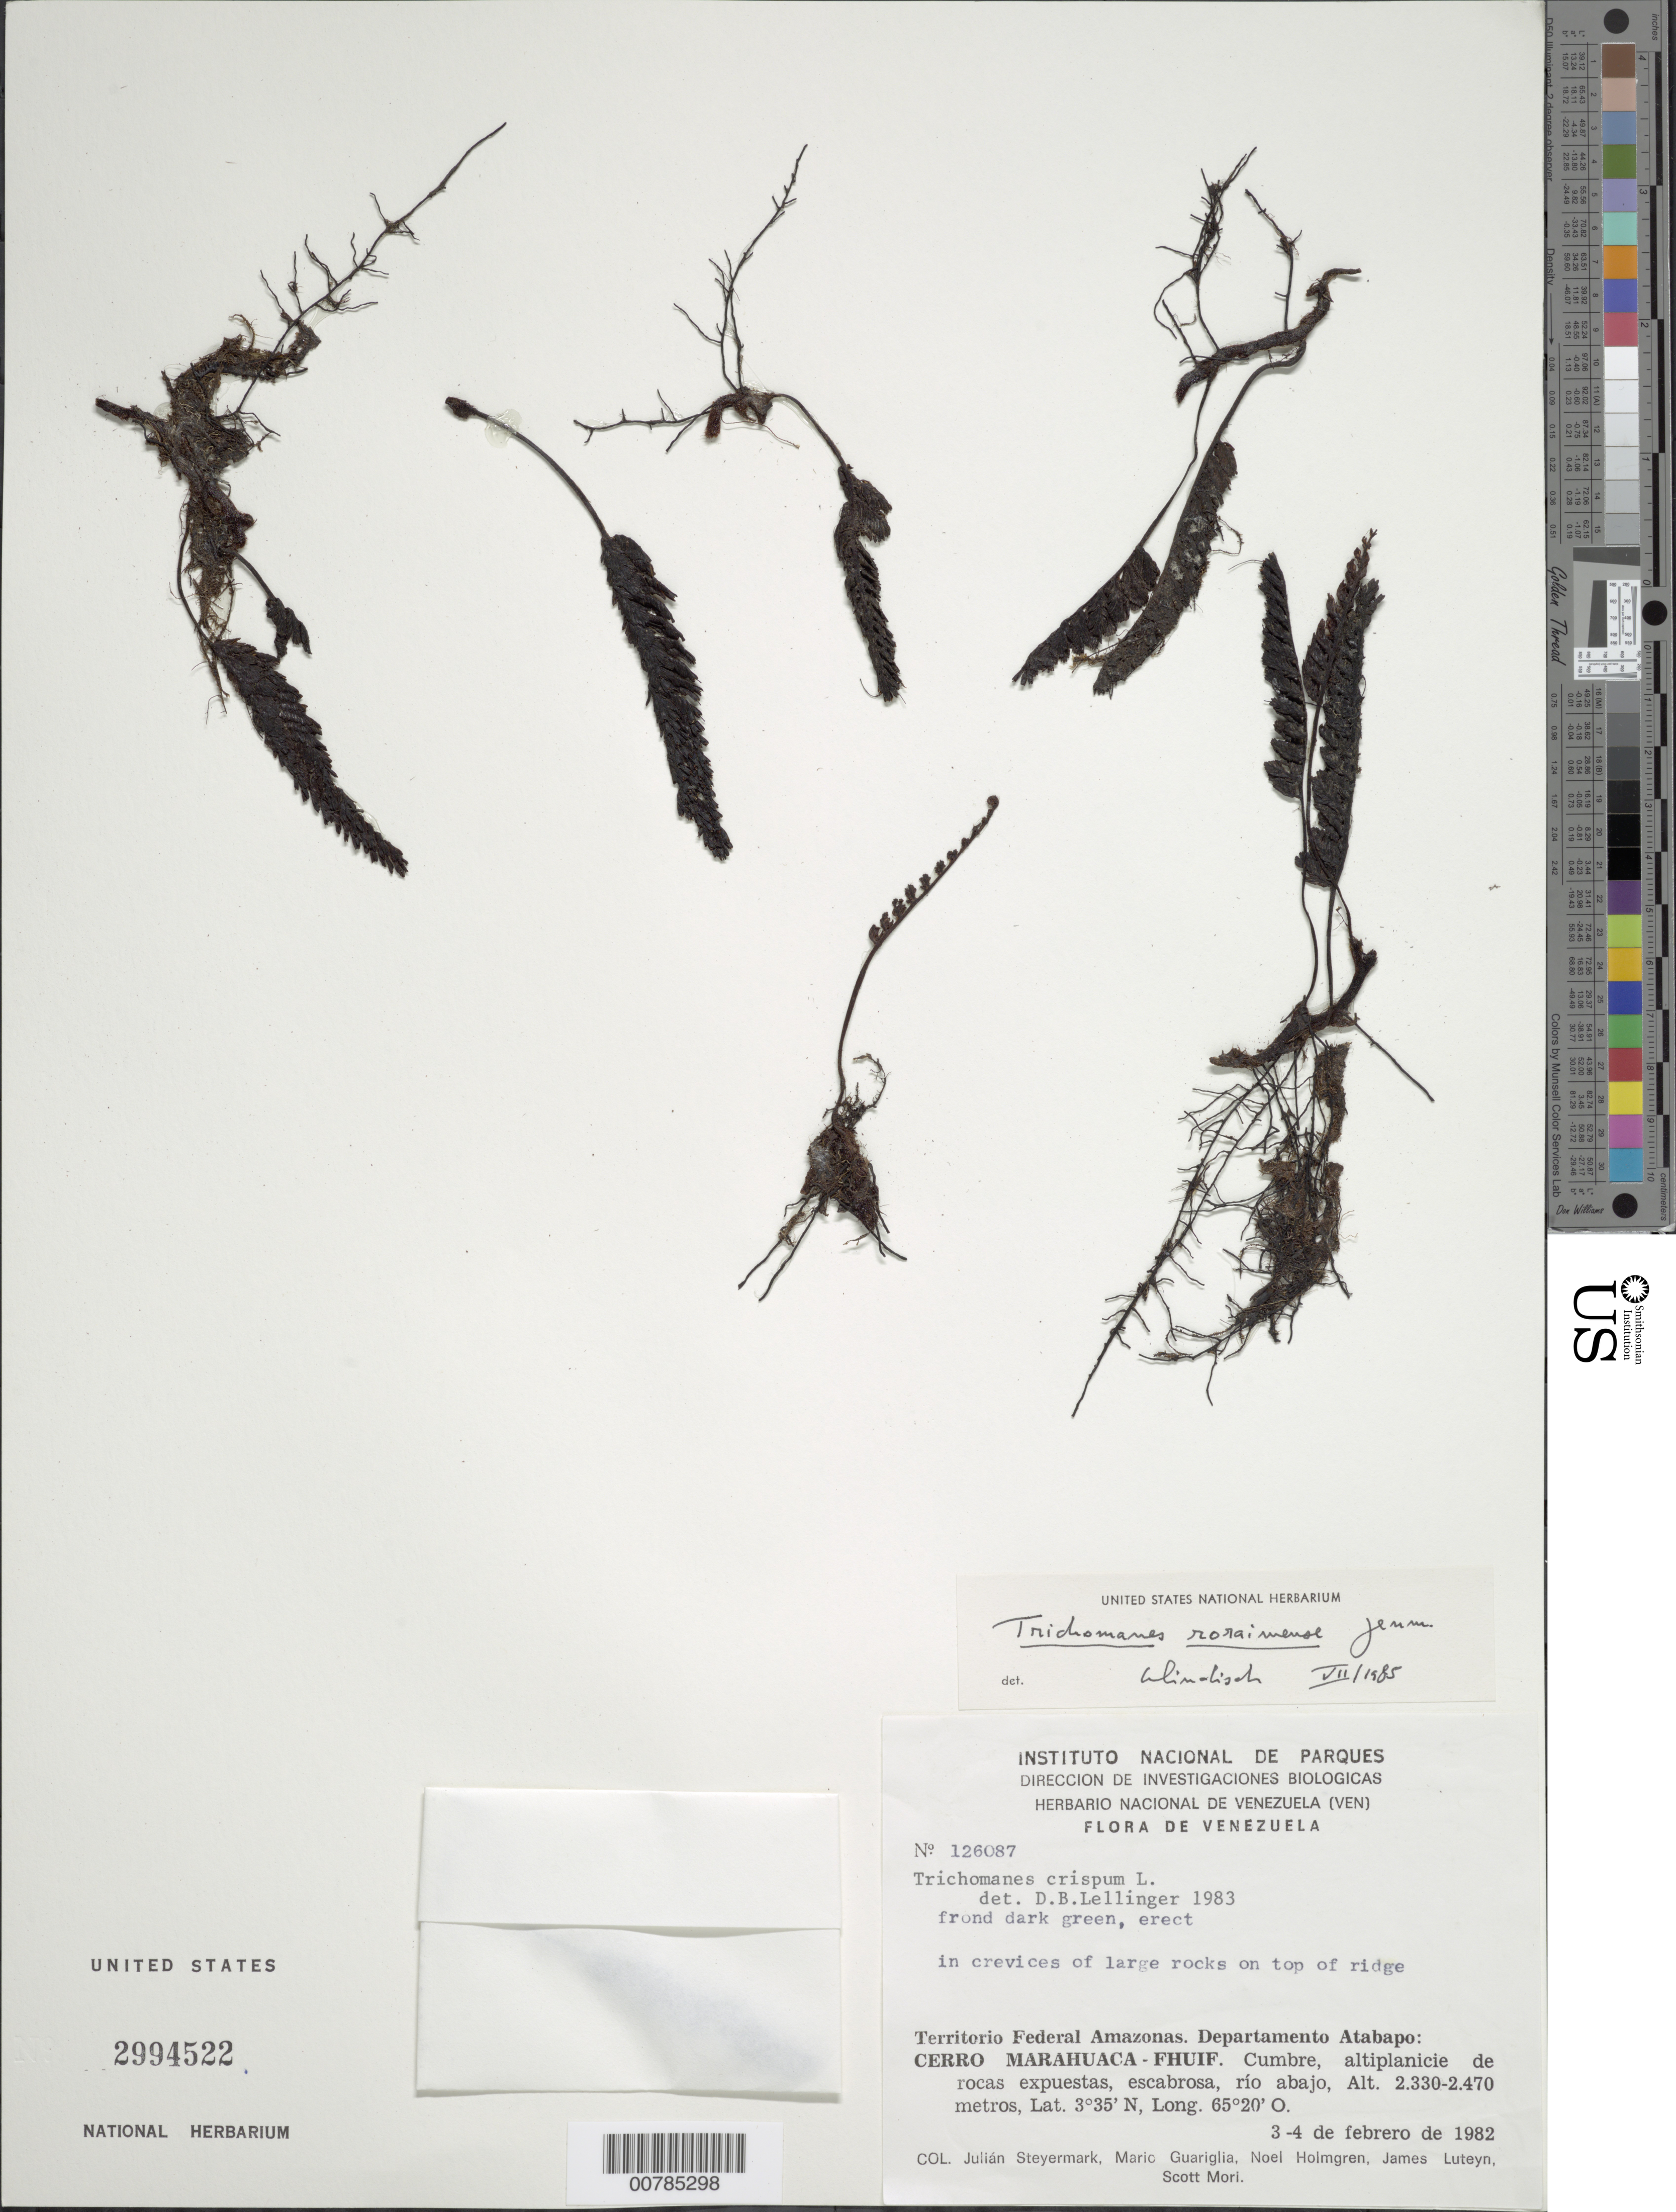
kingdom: Plantae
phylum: Tracheophyta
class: Polypodiopsida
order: Hymenophyllales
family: Hymenophyllaceae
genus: Trichomanes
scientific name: Trichomanes roraimense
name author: Jenman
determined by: Windisch, Paulo Guenter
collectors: J. Steyermark, M. Guariglia P., N. H. Holmgren, J. L. Luteyn & S. Mori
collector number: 126087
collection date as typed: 3-Feb-82 to 4-Feb-82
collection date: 1982-02-03/1982-02-04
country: Venezuela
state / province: Amazonas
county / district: Atabapo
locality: Cerro Marahuaca-Fhuif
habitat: Crevices of large rocks on top of ridge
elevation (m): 2330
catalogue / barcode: US 2994522